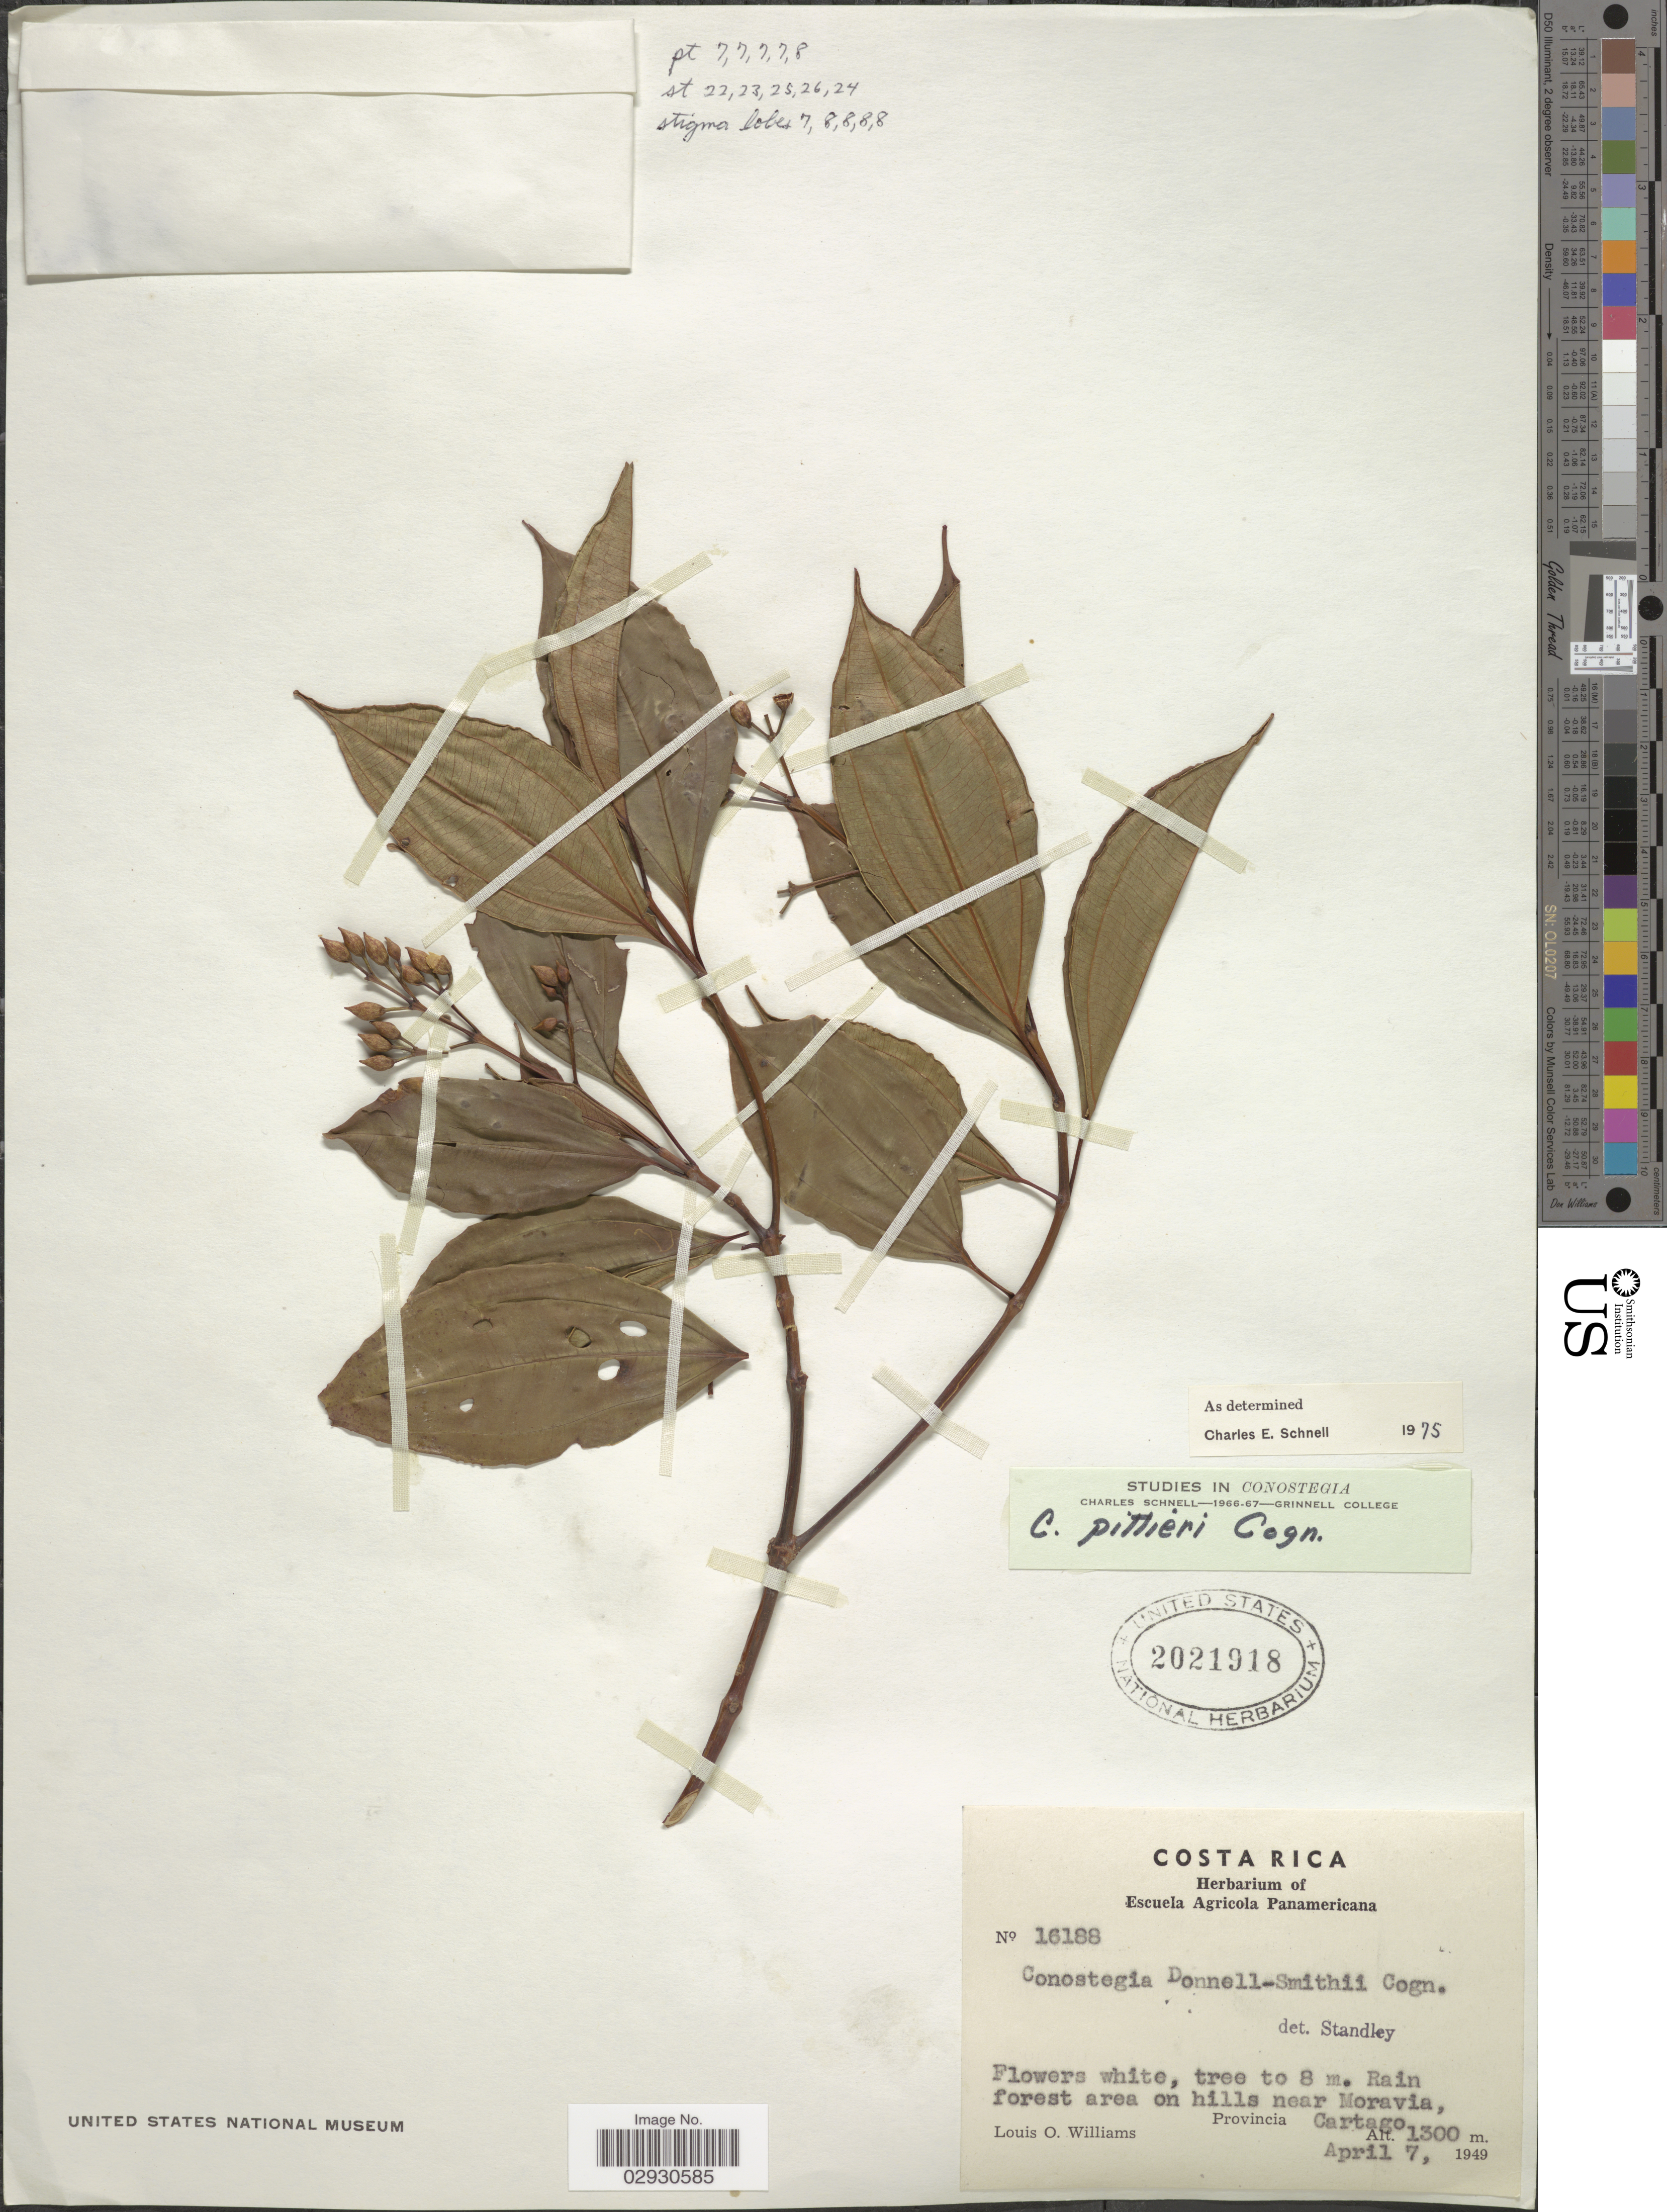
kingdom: Plantae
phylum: Tracheophyta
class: Magnoliopsida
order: Myrtales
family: Melastomataceae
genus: Conostegia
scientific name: Conostegia pittieri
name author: Cogn.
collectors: L. O. Williams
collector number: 16188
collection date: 1949-04-07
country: Costa Rica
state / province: Cartago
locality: Rain forest area on hills near Moravia.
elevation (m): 1300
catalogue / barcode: US 2021918